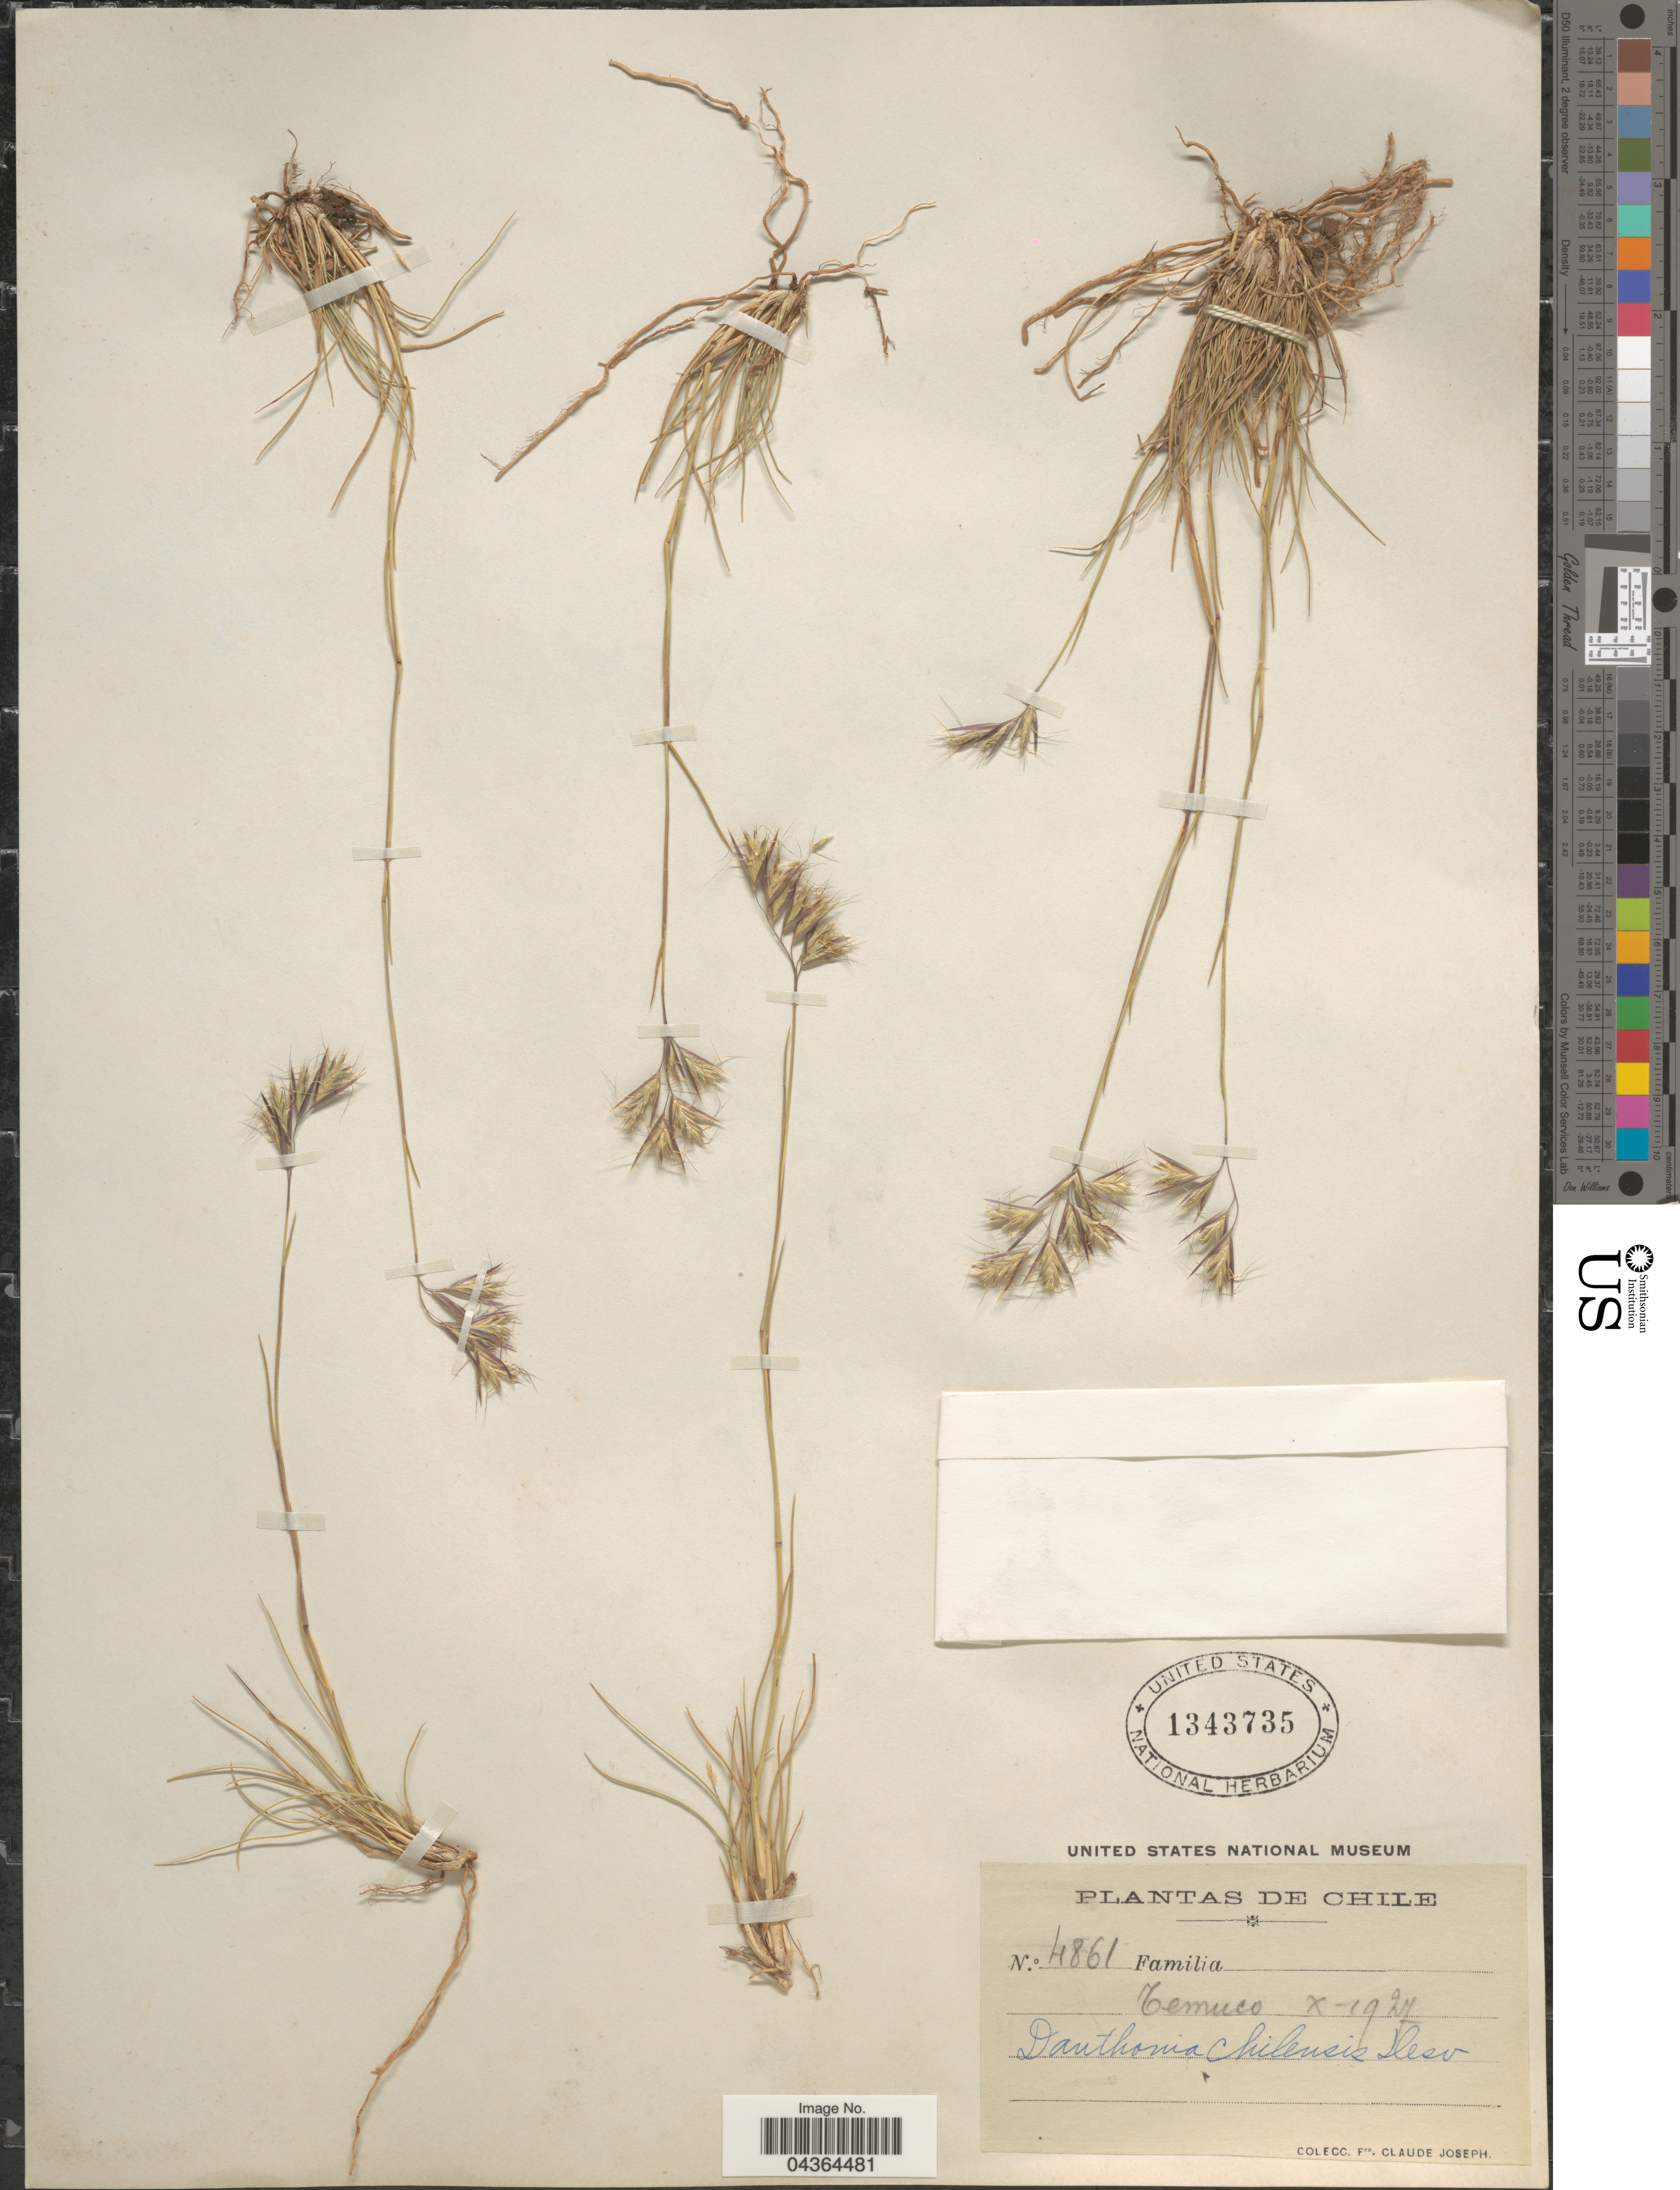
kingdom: Plantae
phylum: Tracheophyta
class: Liliopsida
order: Poales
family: Poaceae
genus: Danthonia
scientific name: Danthonia chilensis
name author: É. Desv.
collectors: Bro. Claude-Joseph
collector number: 4861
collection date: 1927-10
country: Chile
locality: Temuco.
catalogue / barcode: US 1343735